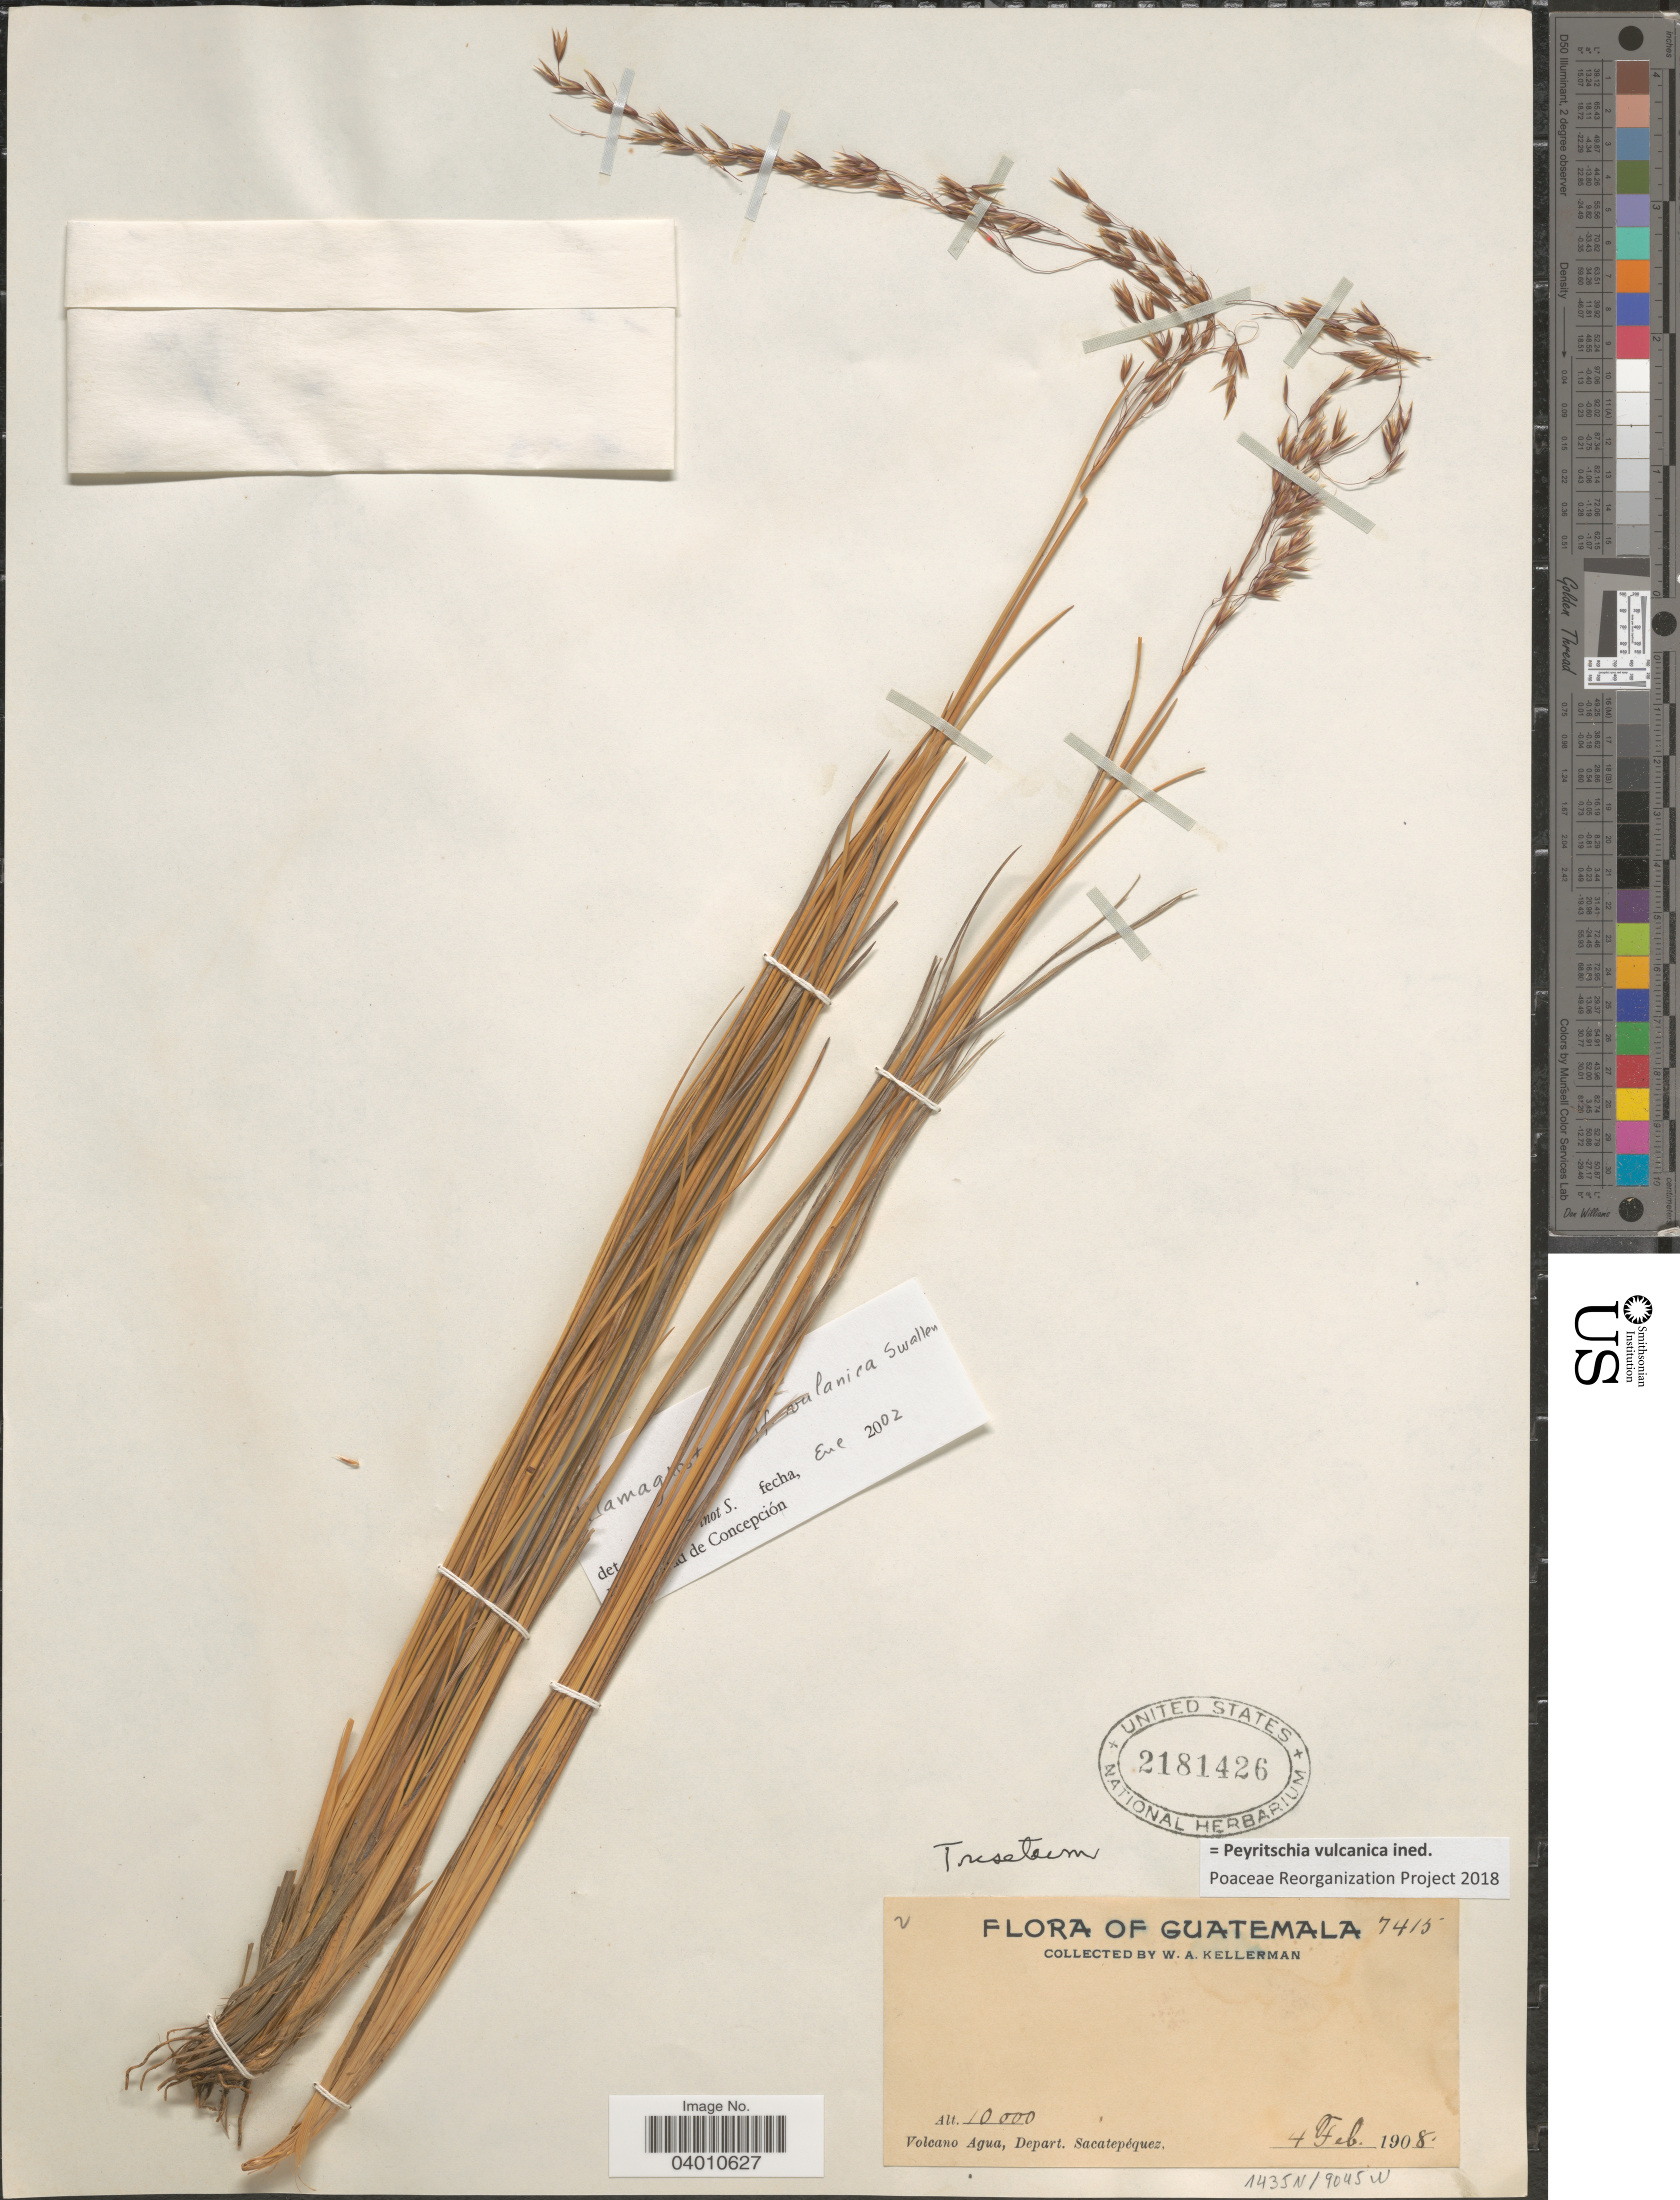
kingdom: Plantae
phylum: Tracheophyta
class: Liliopsida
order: Poales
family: Poaceae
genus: Peyritschia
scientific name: Peyritschia vulcanica ined.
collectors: W. Kellerman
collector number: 7415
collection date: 1908-02-04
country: Guatemala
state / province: Sacatepequez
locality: Volcano Agua, Depart. Sacatepéquez.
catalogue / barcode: US 2181426